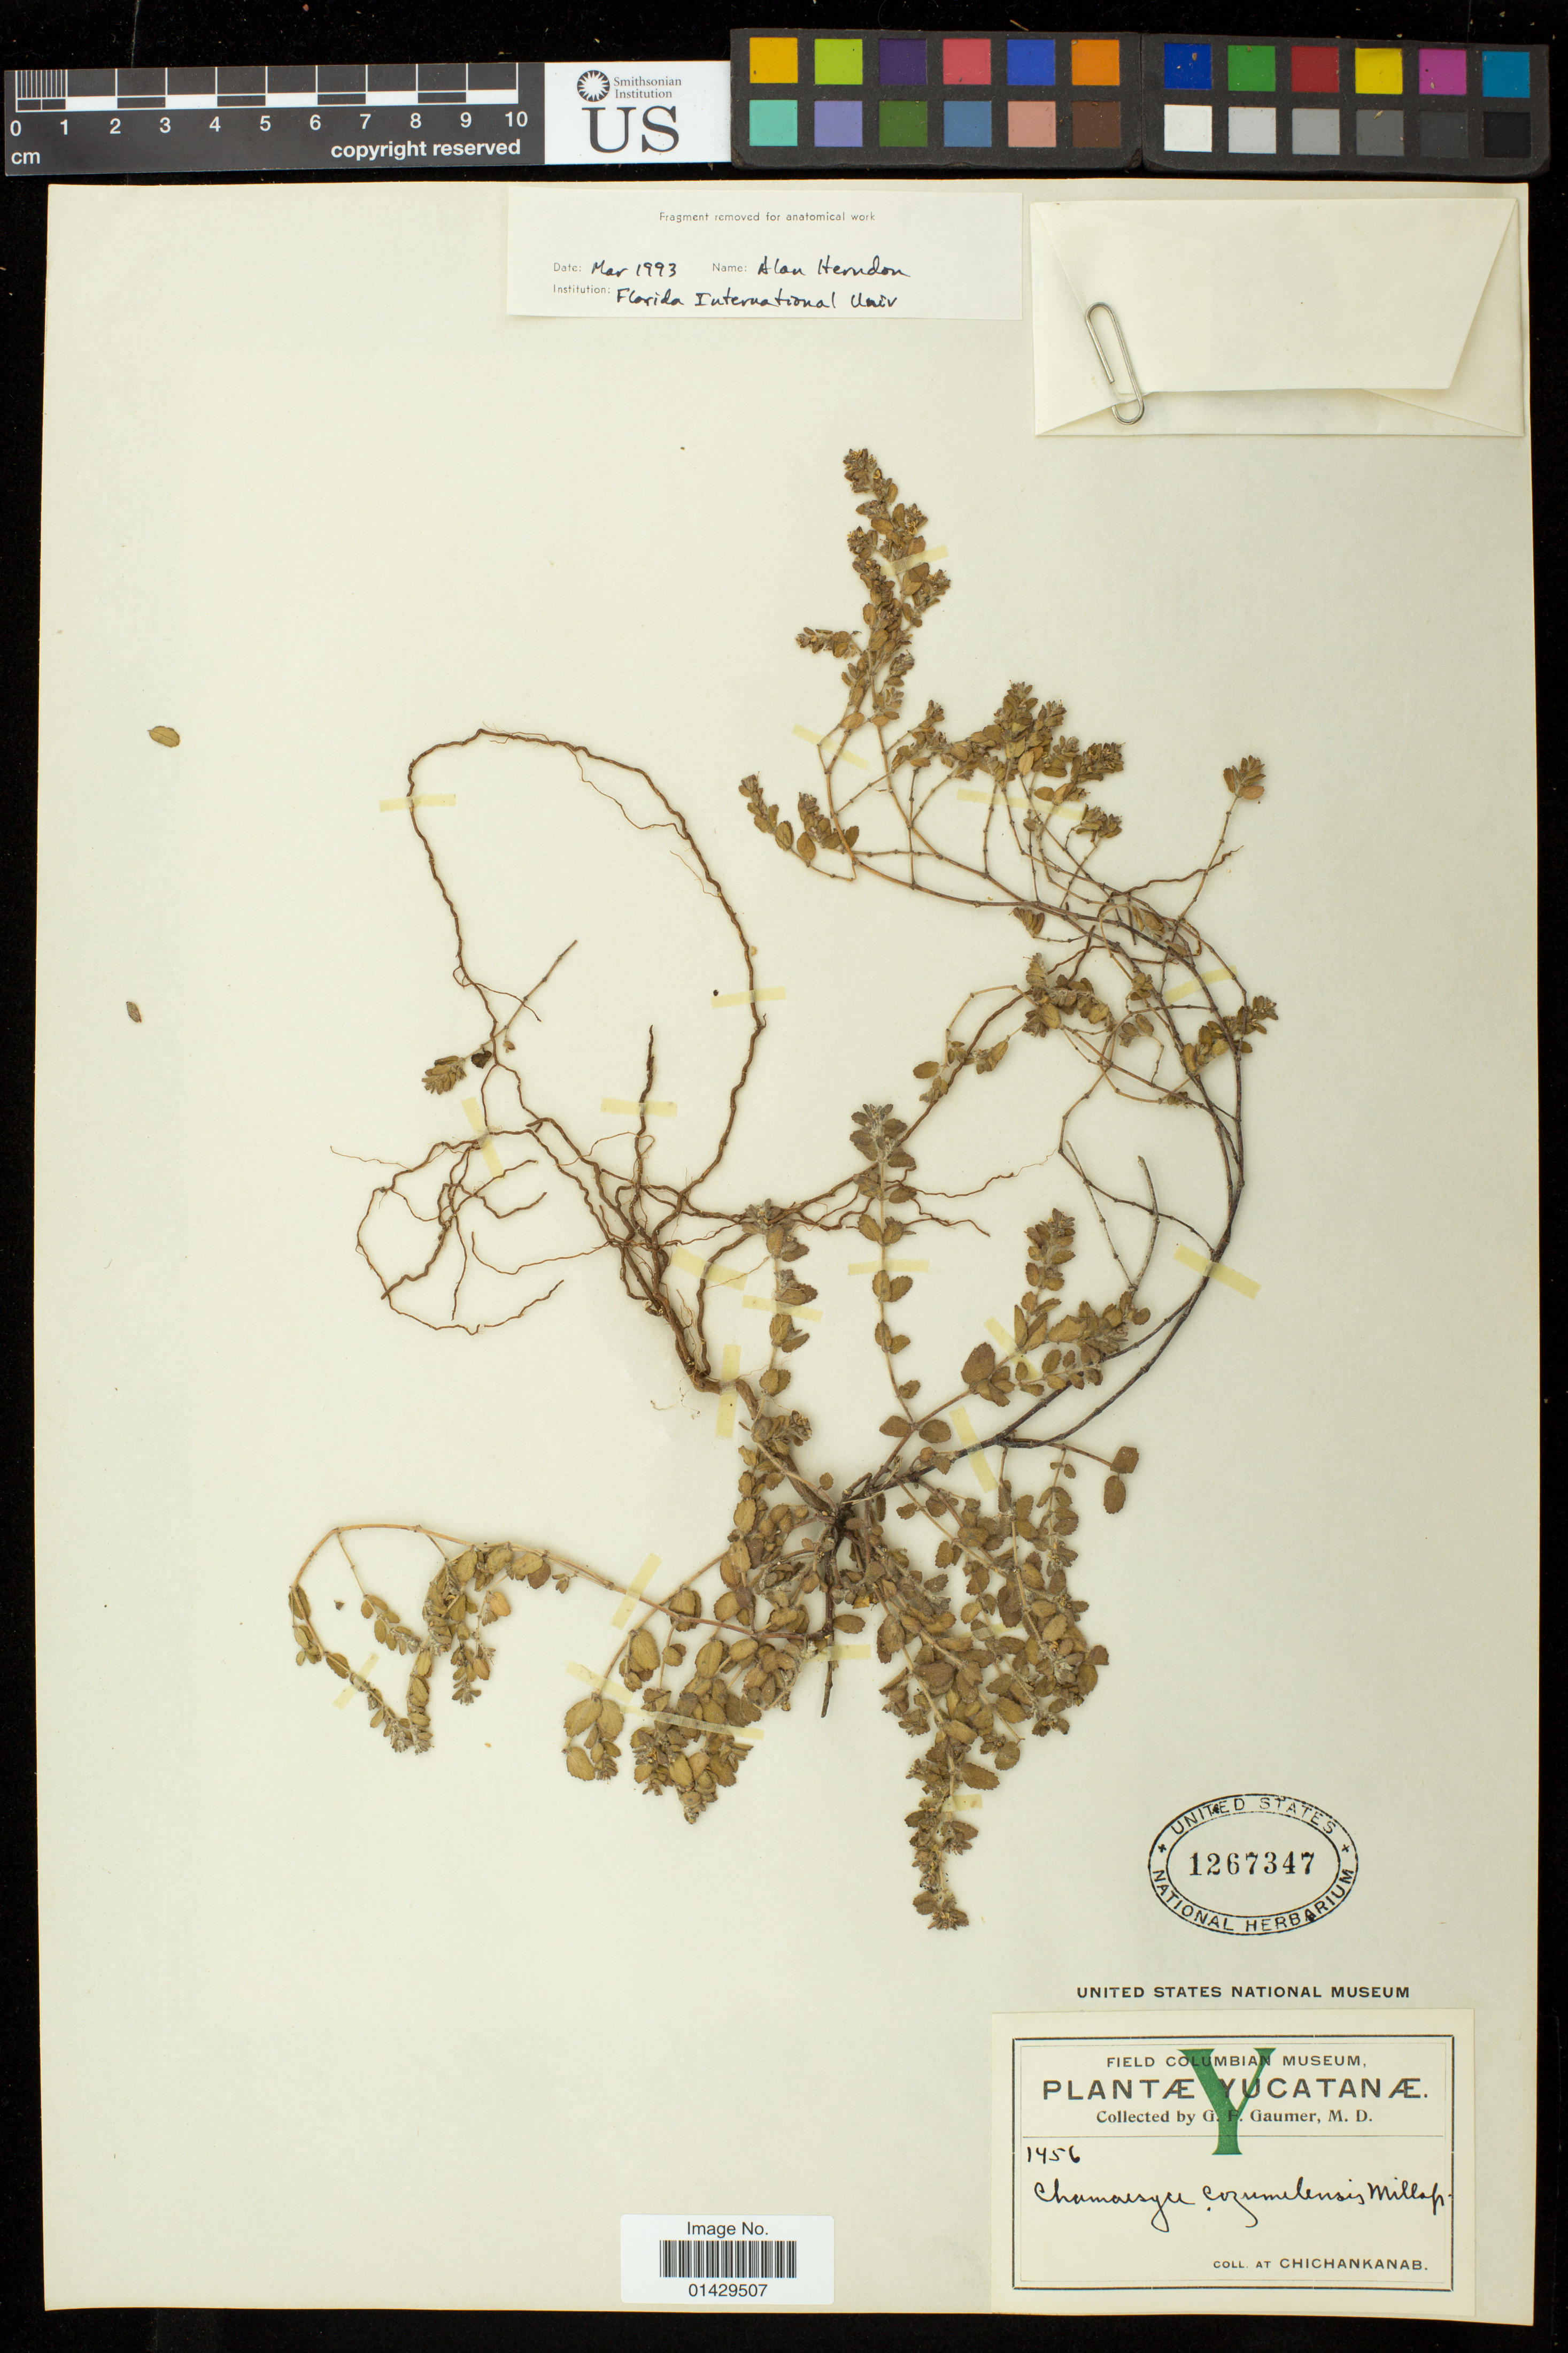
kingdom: Plantae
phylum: Tracheophyta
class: Magnoliopsida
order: Malpighiales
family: Euphorbiaceae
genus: Euphorbia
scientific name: Euphorbia cozumelensis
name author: Millsp.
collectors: G. F. Gaumer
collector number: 1456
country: Mexico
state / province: Yucatán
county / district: Quintana Roo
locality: Chichankanab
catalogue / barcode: US 1267347